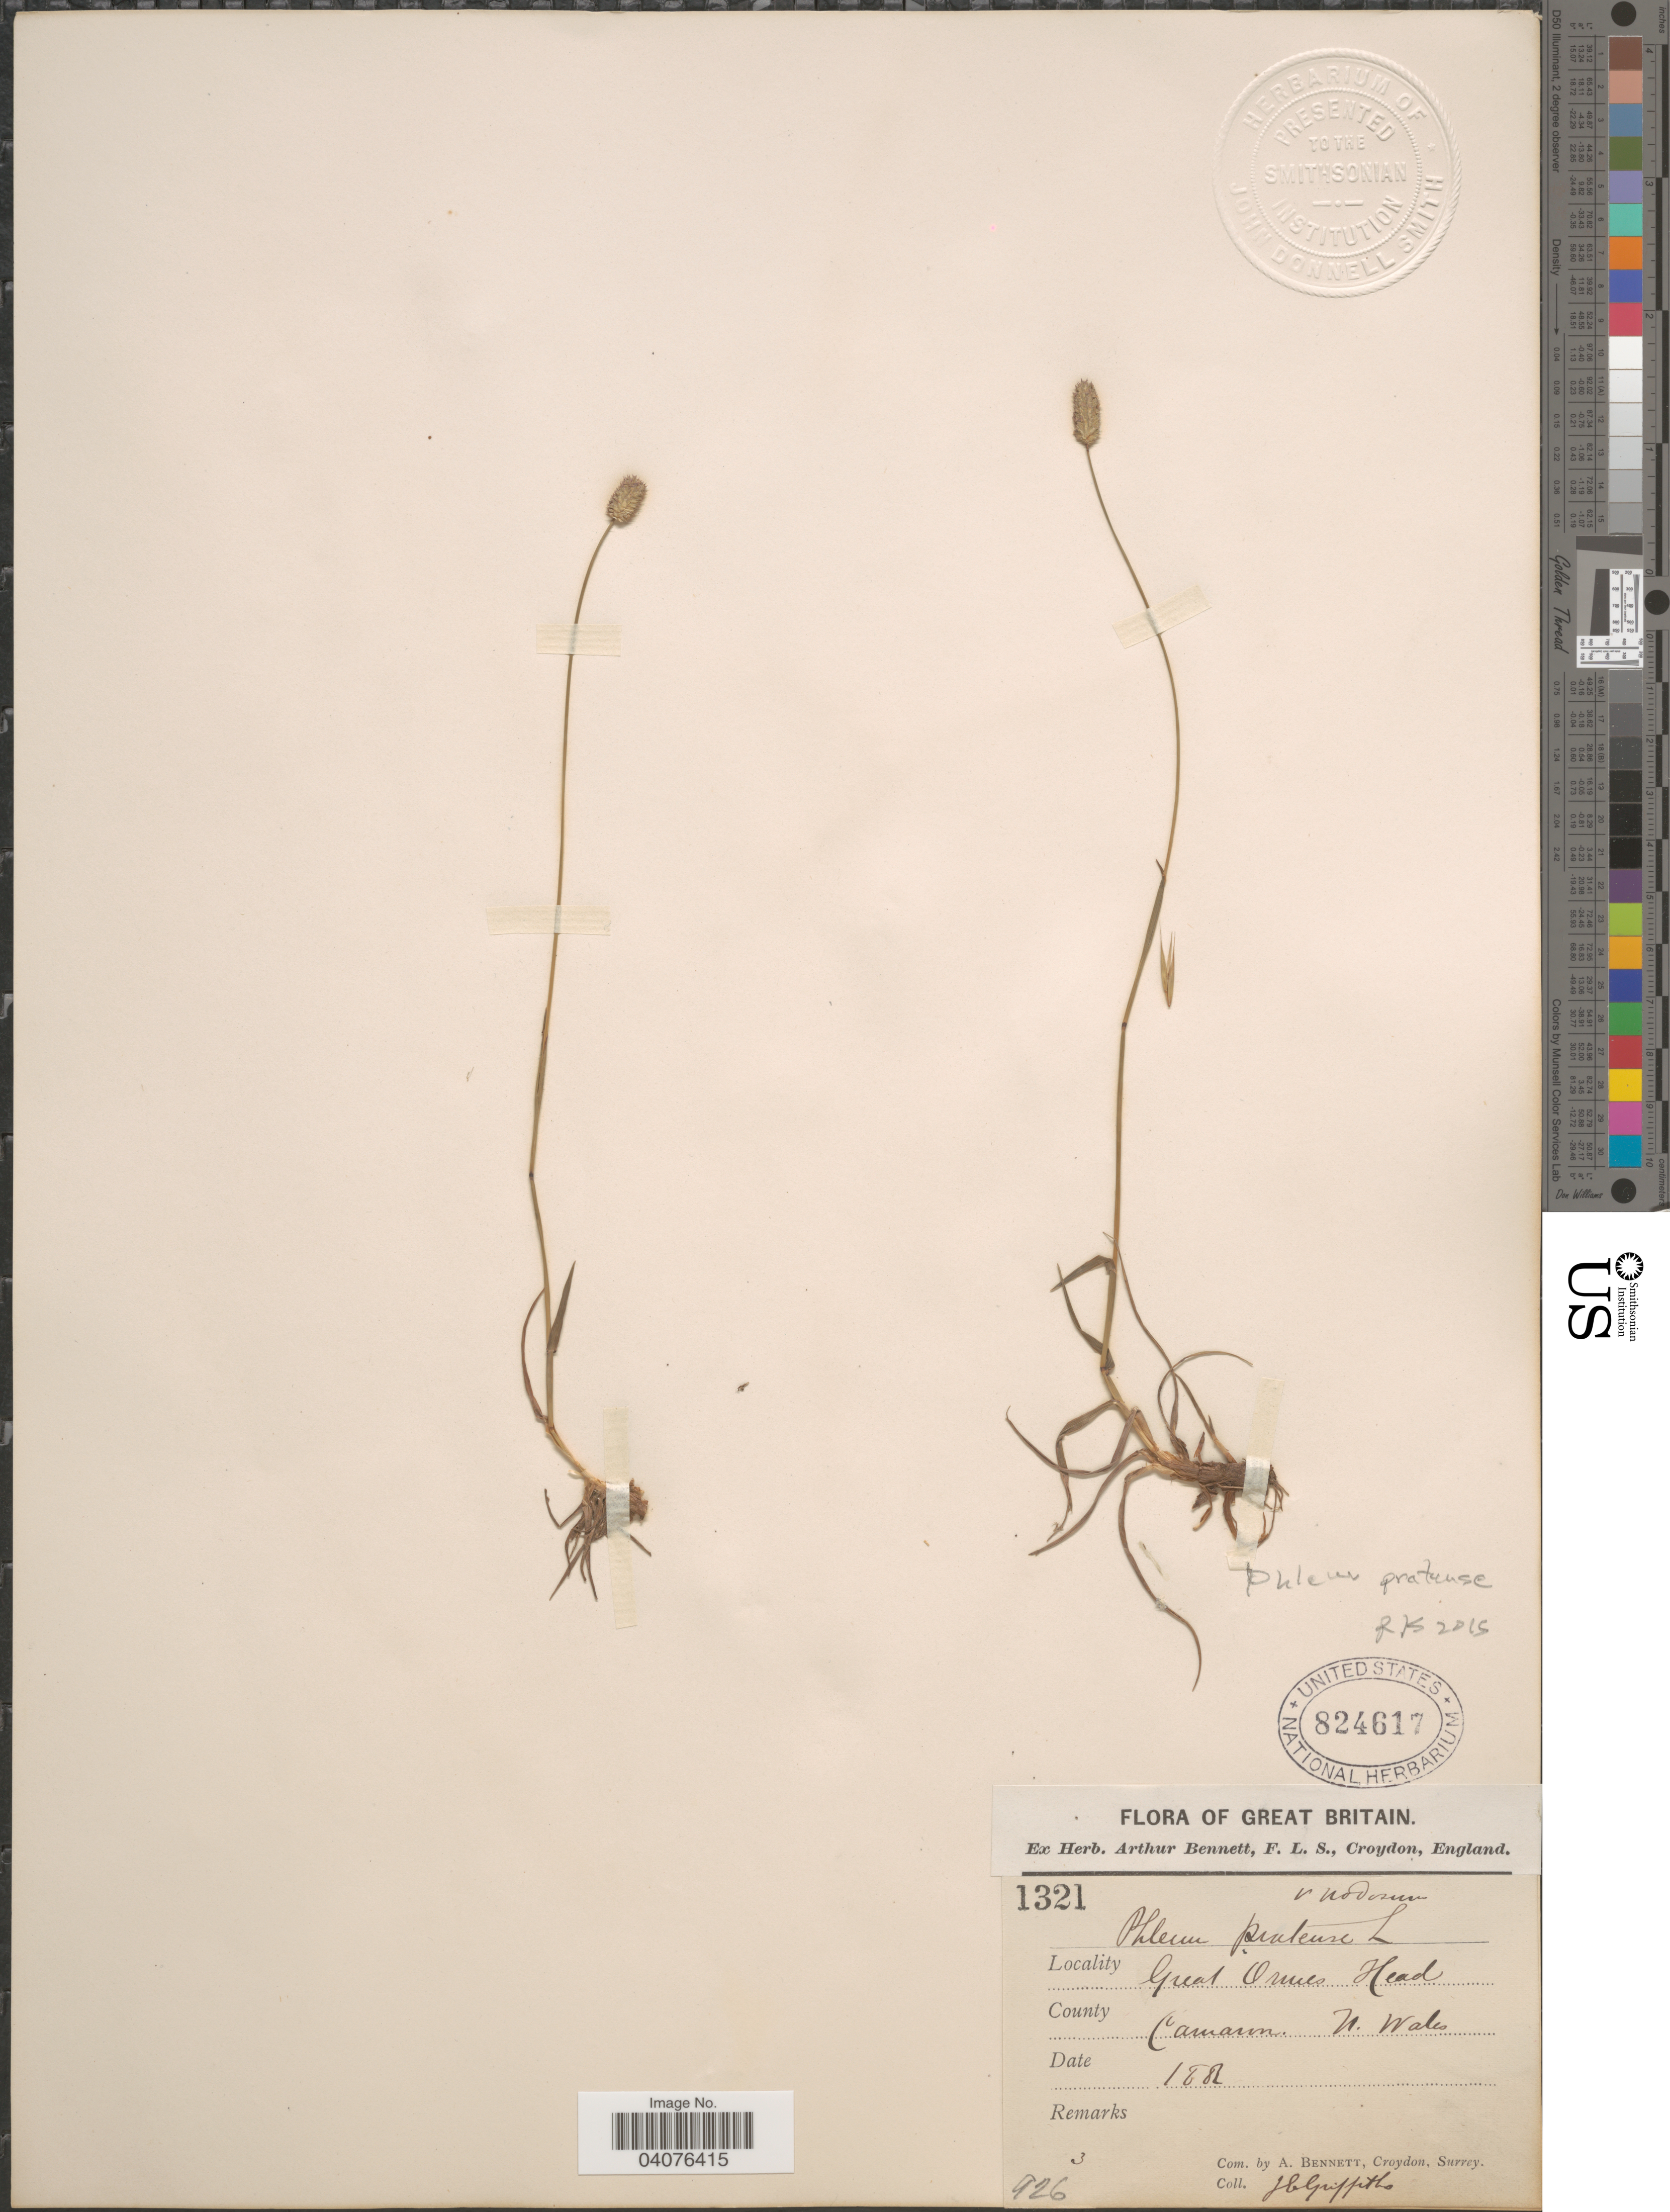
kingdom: Plantae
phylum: Tracheophyta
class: Liliopsida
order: Poales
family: Poaceae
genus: Phleum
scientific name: Phleum pratense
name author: L.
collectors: J. Griffiths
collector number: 1321/926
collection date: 1881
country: United Kingdom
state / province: Wales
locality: Great Britain. Great Ormes Head. County Camaun. N. Wales.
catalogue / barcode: US 824617